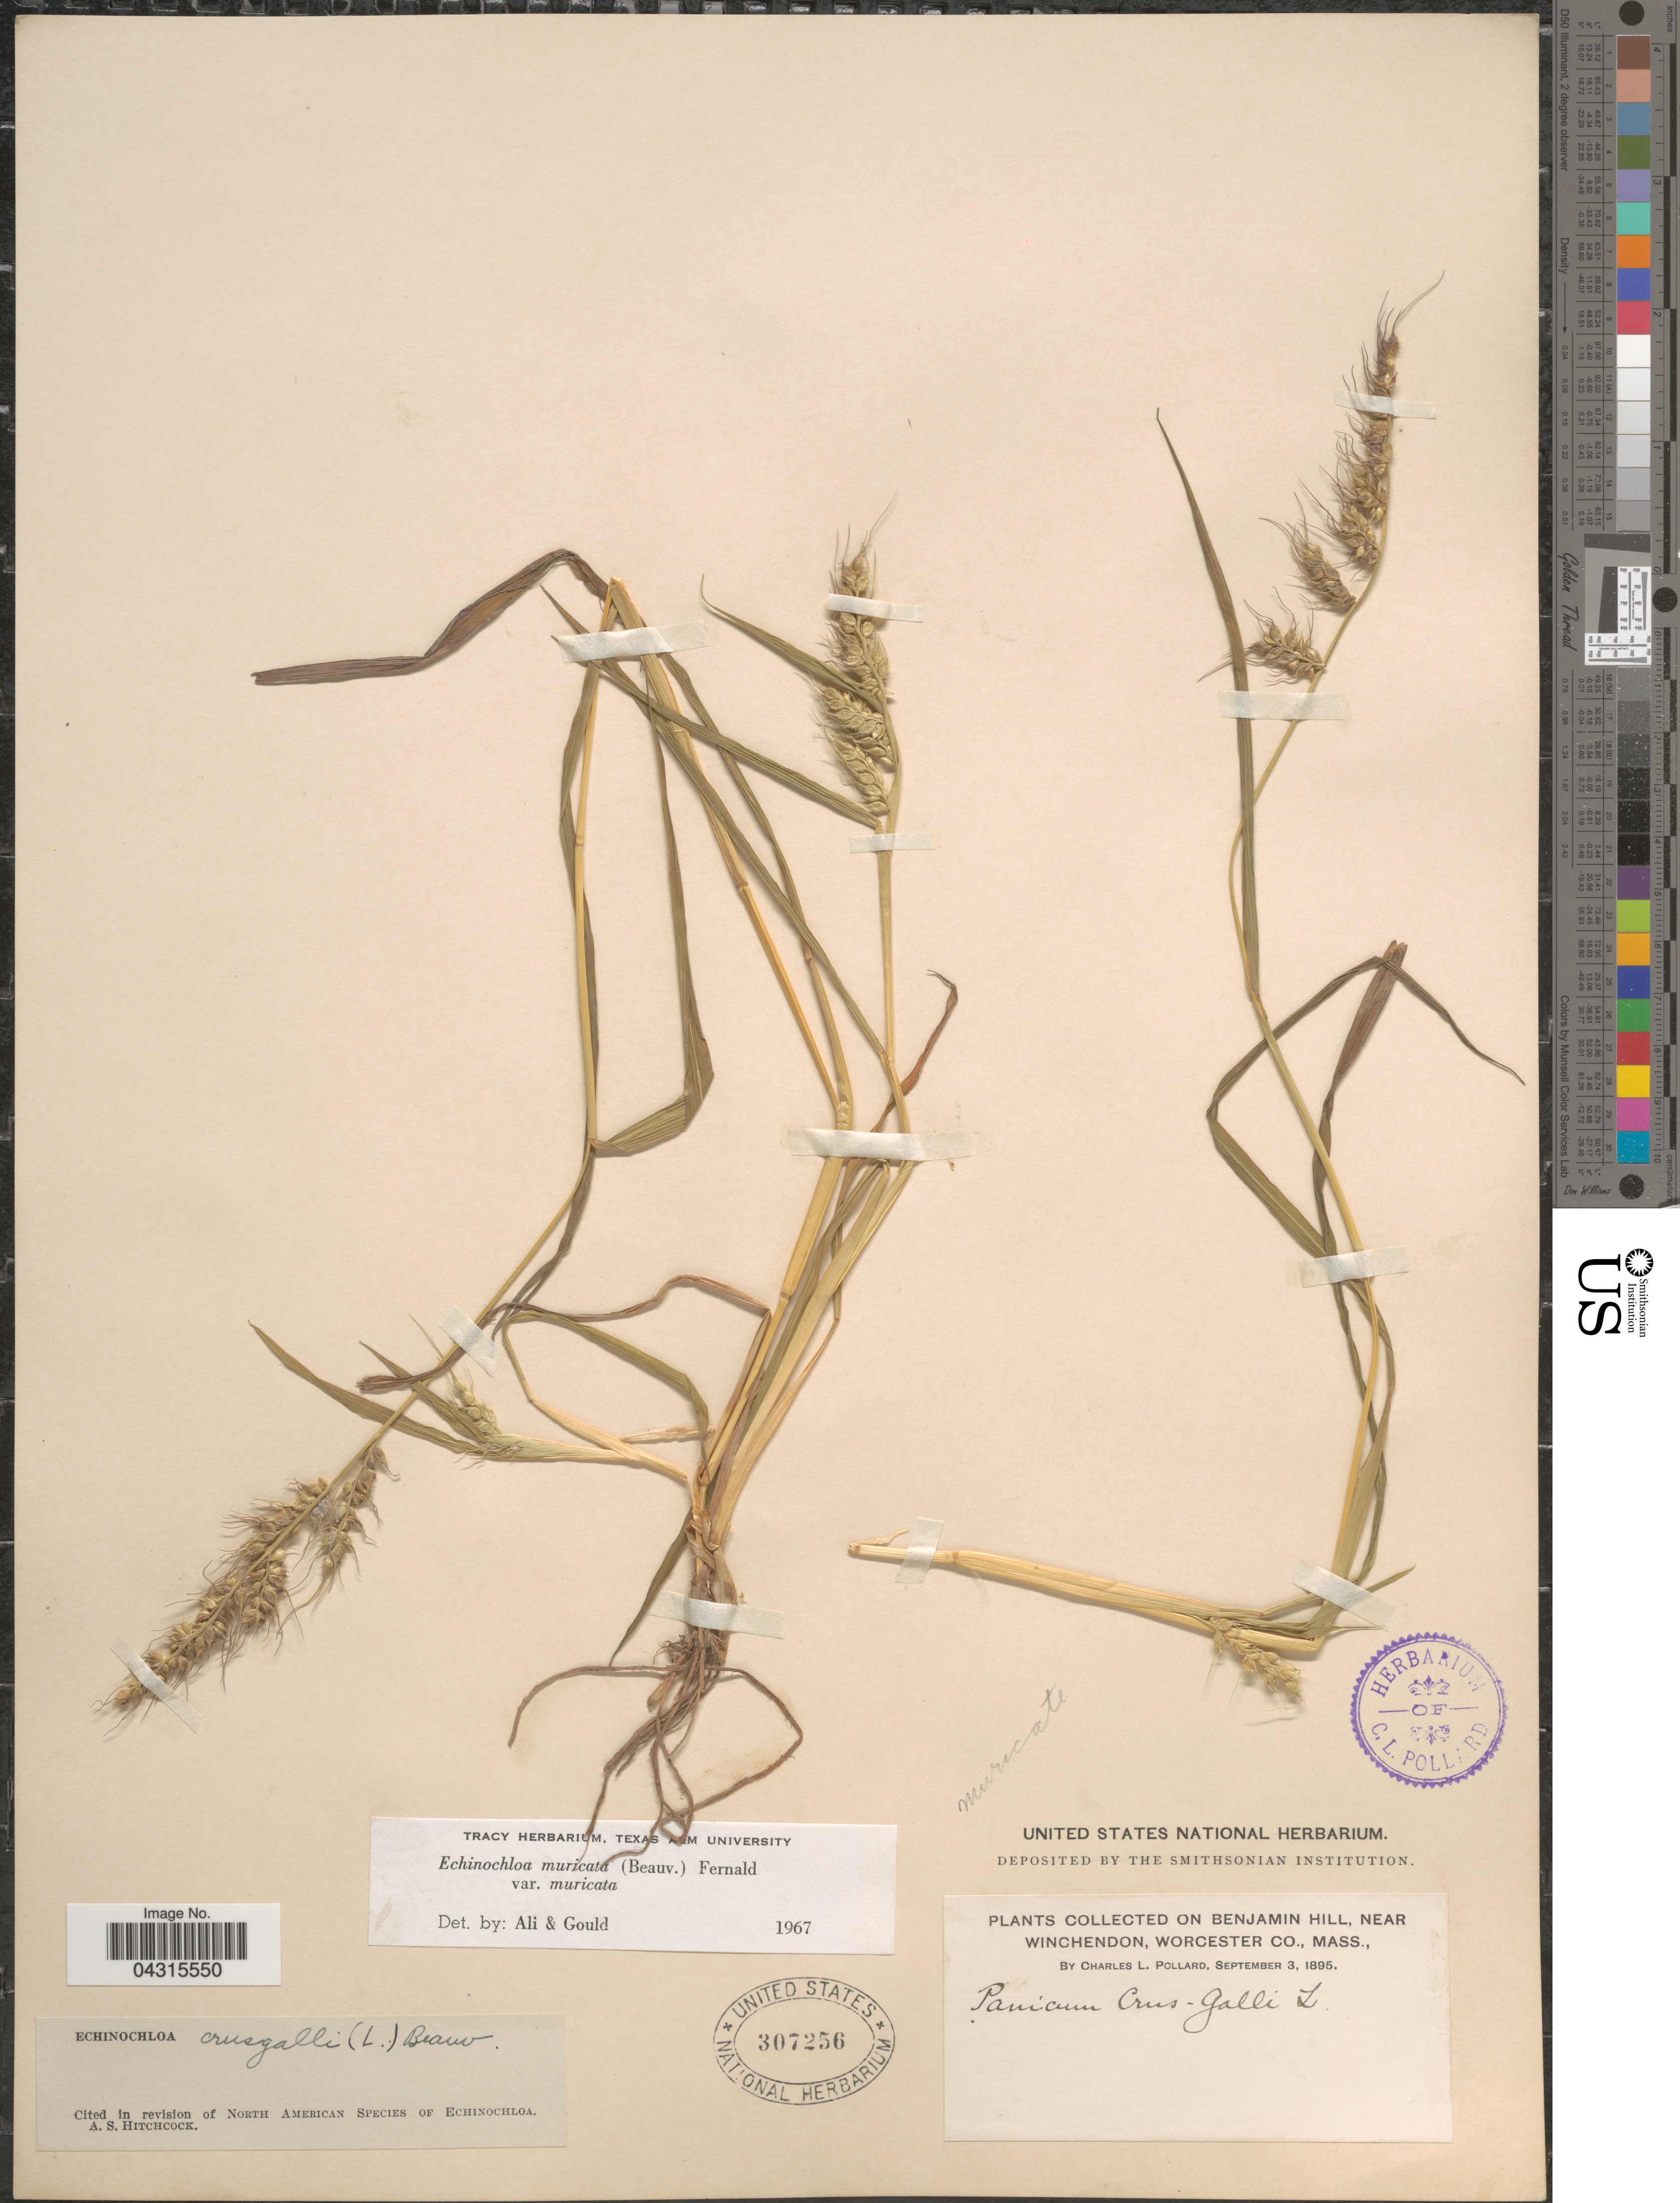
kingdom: Plantae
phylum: Tracheophyta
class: Liliopsida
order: Poales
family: Poaceae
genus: Echinochloa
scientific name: Echinochloa muricata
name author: (P. Beauv.) Fernald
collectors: C. L. Pollard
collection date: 1895-09-03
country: United States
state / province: Massachusetts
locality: On Benjamin Hill, Near Winchendon, Worcester Co.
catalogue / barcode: US 307256